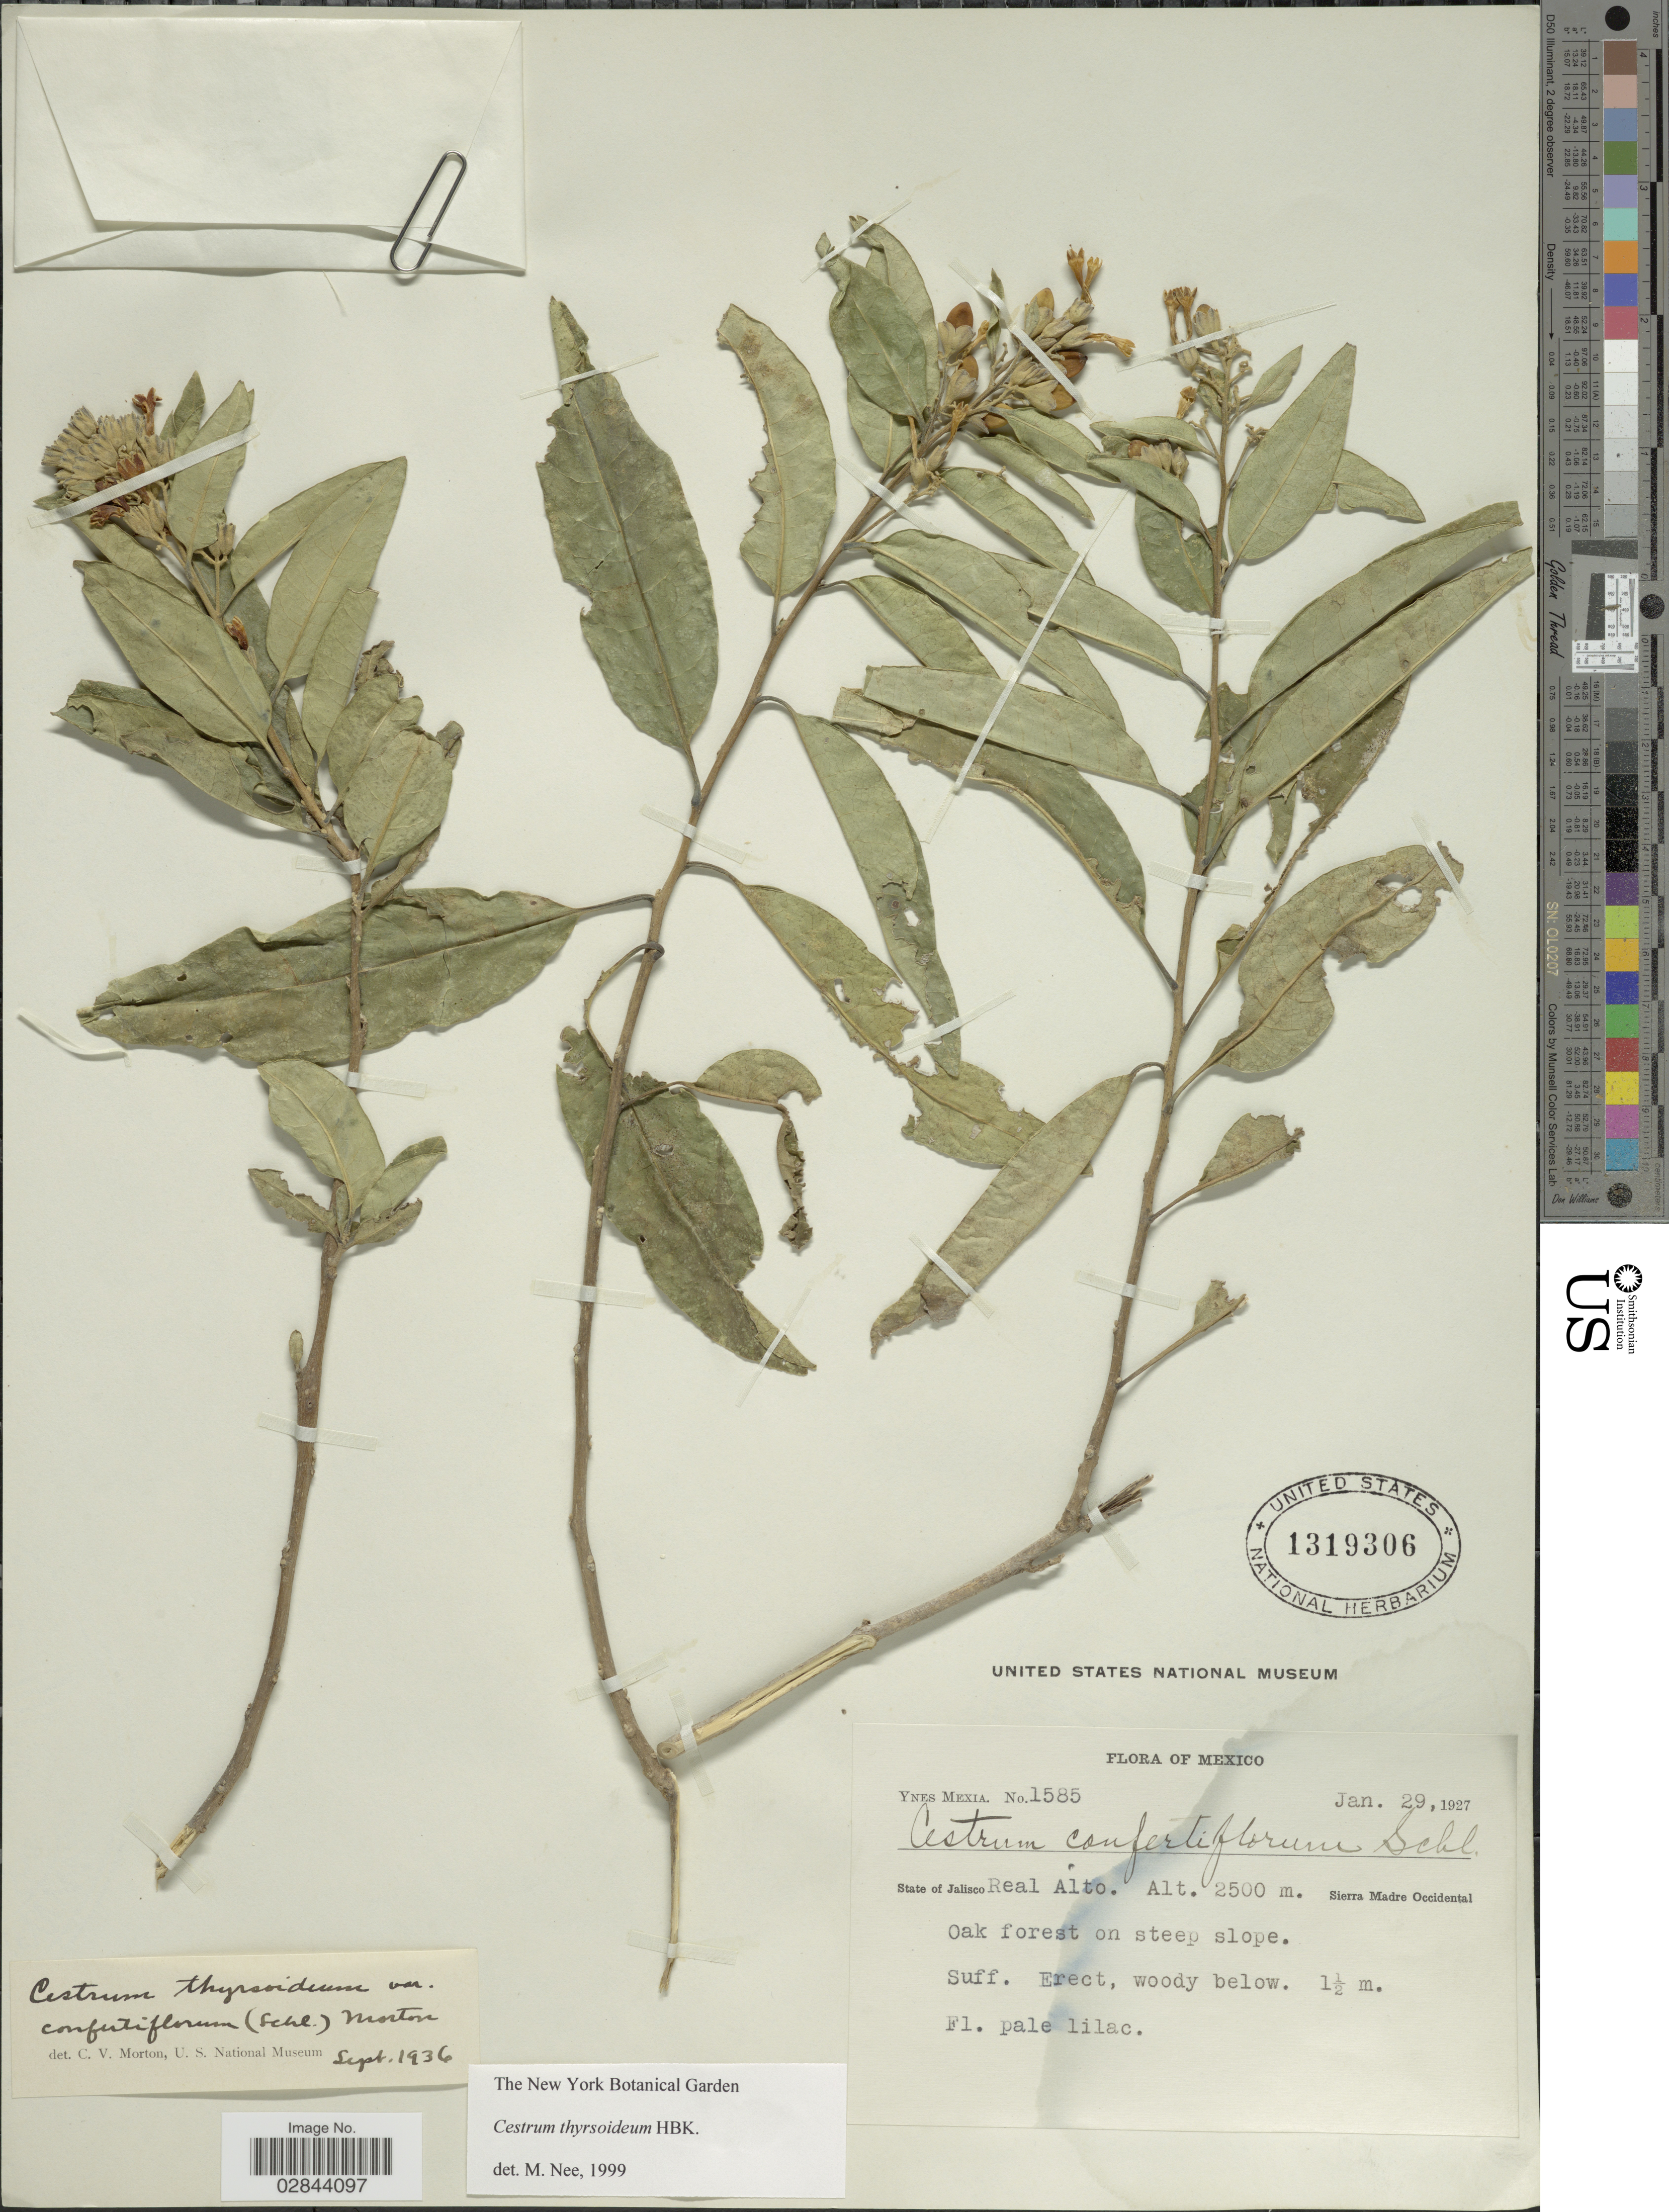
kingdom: Plantae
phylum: Tracheophyta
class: Magnoliopsida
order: Solanales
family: Solanaceae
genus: Cestrum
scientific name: Cestrum thyrsoideum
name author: Kunth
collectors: Y. Mexia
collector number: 1585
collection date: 1927-01-29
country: Mexico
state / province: Jalisco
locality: Real Alto, Sierra Madre Occidental, Oak forest on steep slope.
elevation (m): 2500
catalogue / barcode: US 1319306